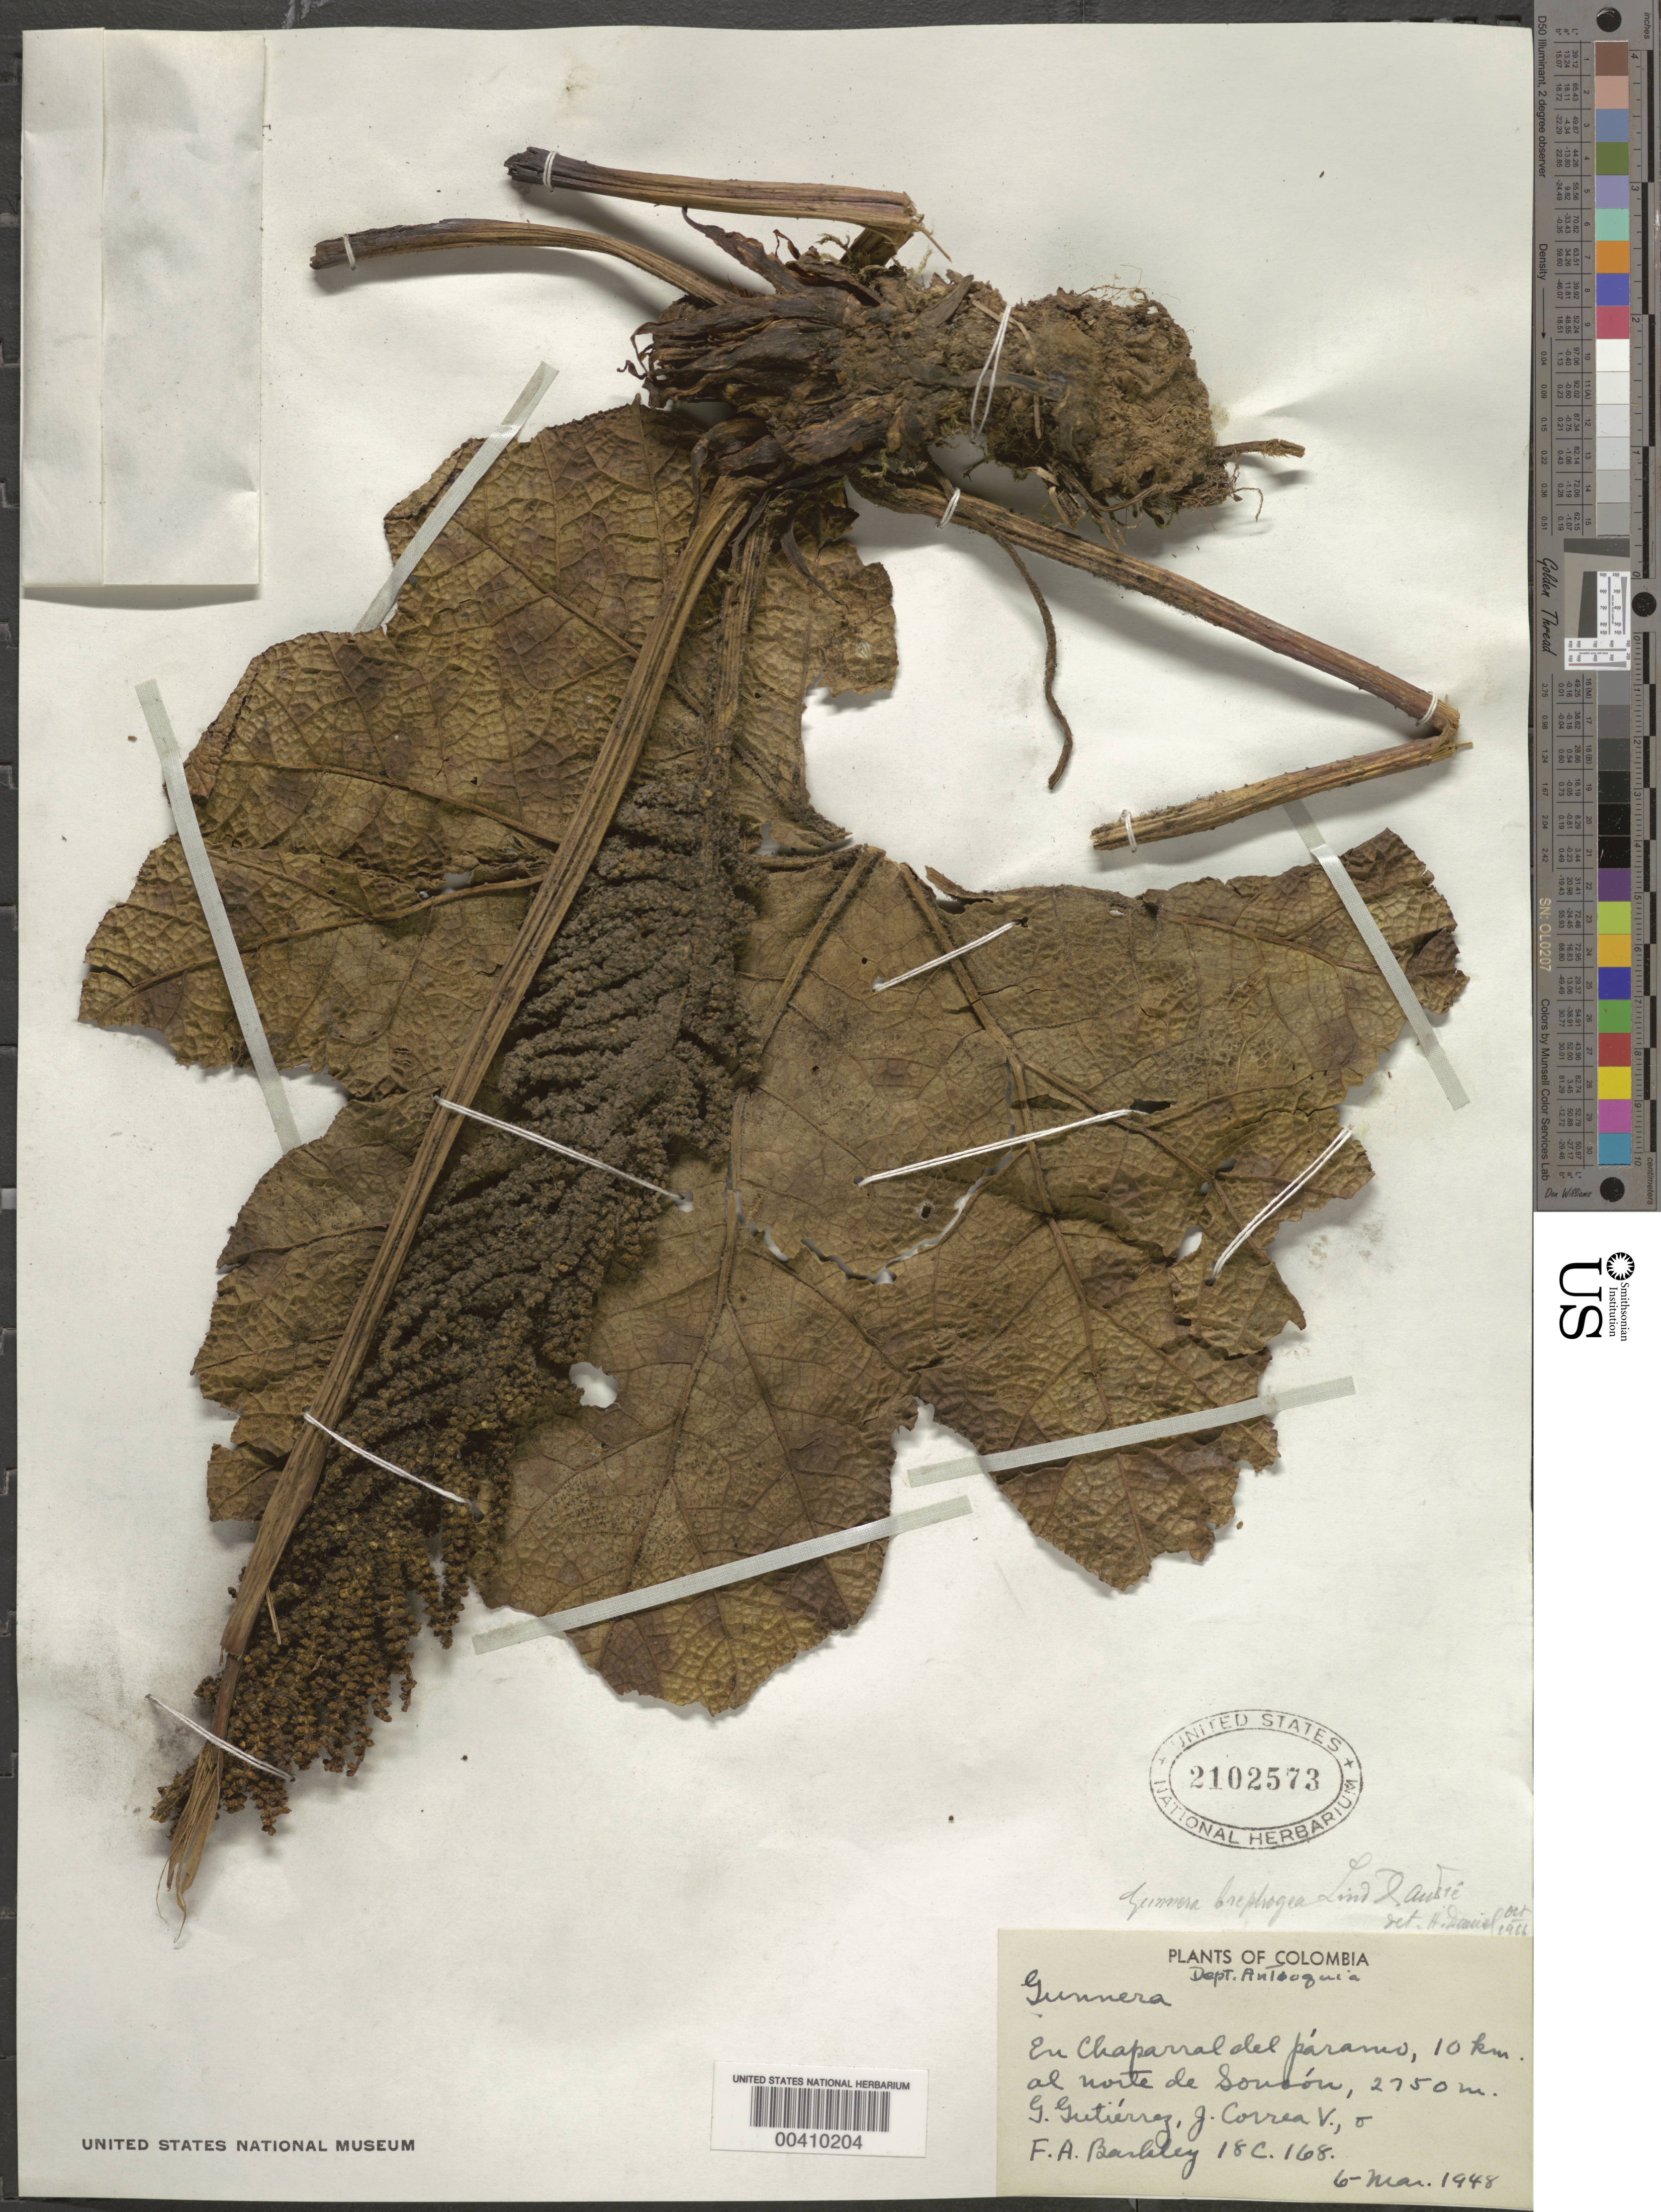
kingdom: Plantae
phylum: Tracheophyta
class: Magnoliopsida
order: Gunnerales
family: Gunneraceae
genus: Gunnera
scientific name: Gunnera brephogea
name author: B.L. Linden & André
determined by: Daniel, H.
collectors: F. A. Barkley, G. Gutiérrez & J. Correa V.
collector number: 18C168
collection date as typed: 06 Mar 1948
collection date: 1948-03-06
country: Colombia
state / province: Antioquia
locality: En Chaparral del Páramo, 10 km al N de Sonsón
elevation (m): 2750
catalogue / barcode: US 2102573